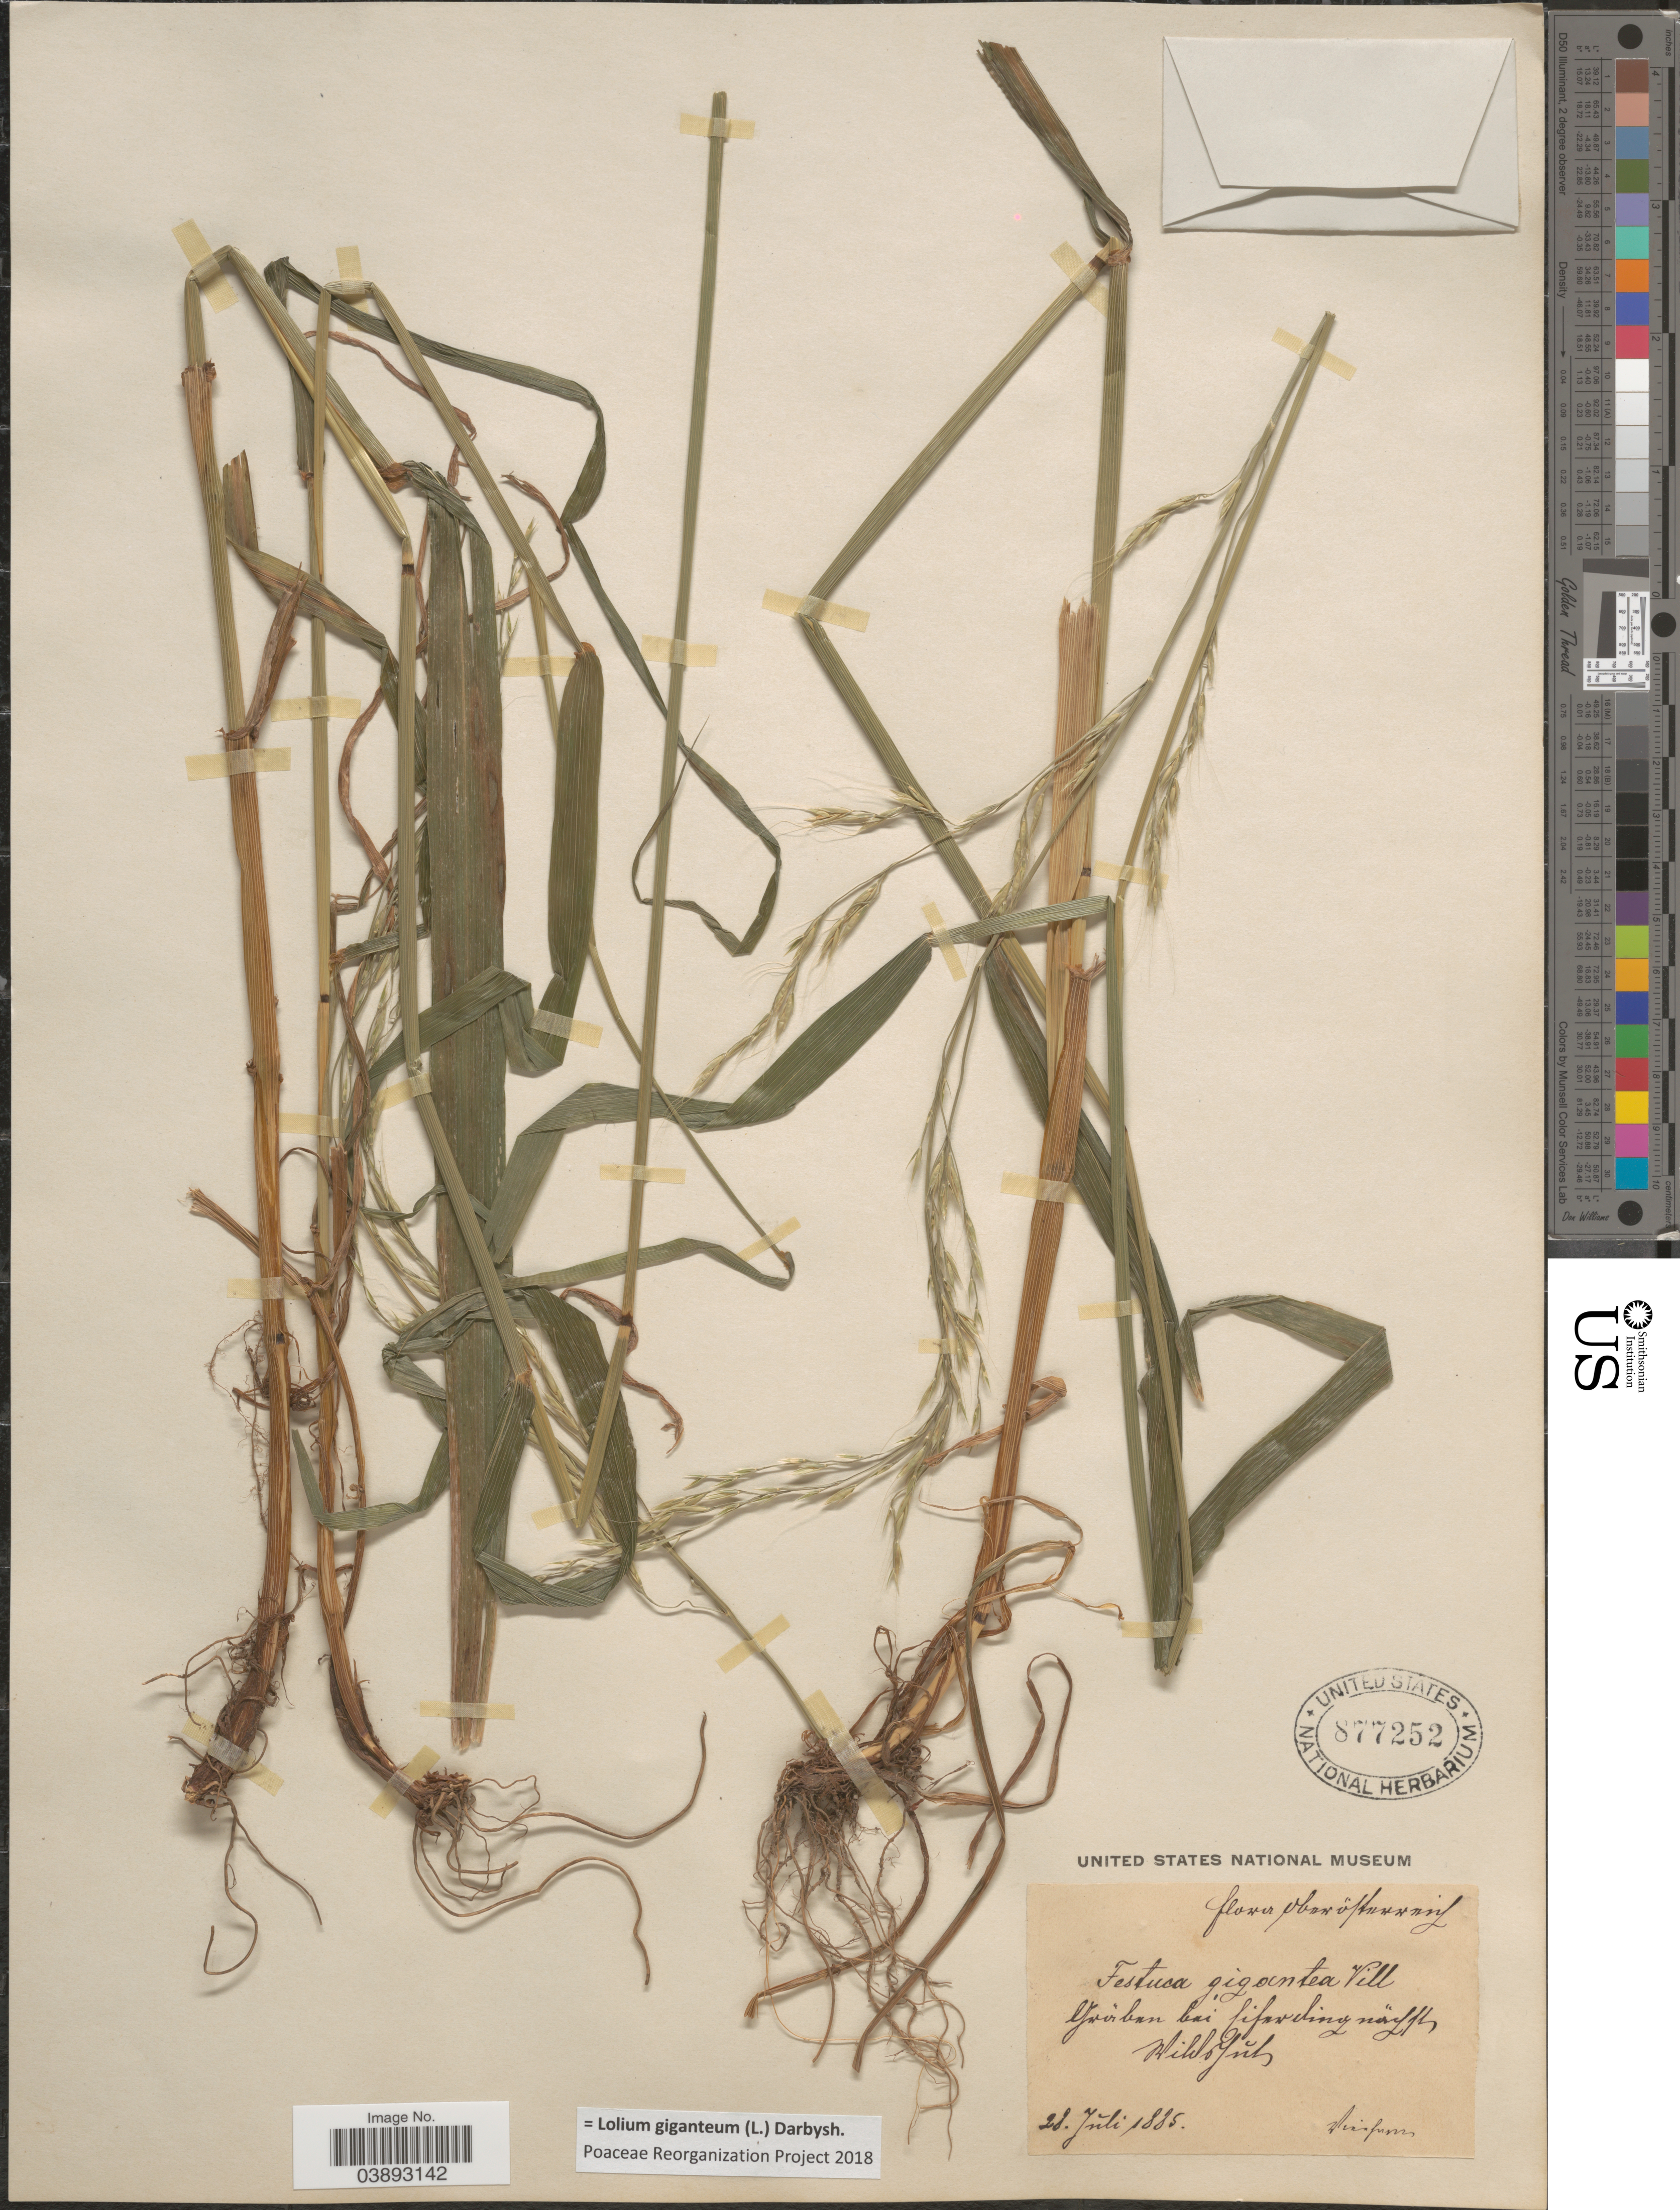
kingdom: Plantae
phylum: Tracheophyta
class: Liliopsida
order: Poales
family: Poaceae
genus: Lolium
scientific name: Lolium giganteum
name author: (L.) Darbysh.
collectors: F. Vierhapper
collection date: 1885-07-28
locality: [illegible text].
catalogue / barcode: US 877252